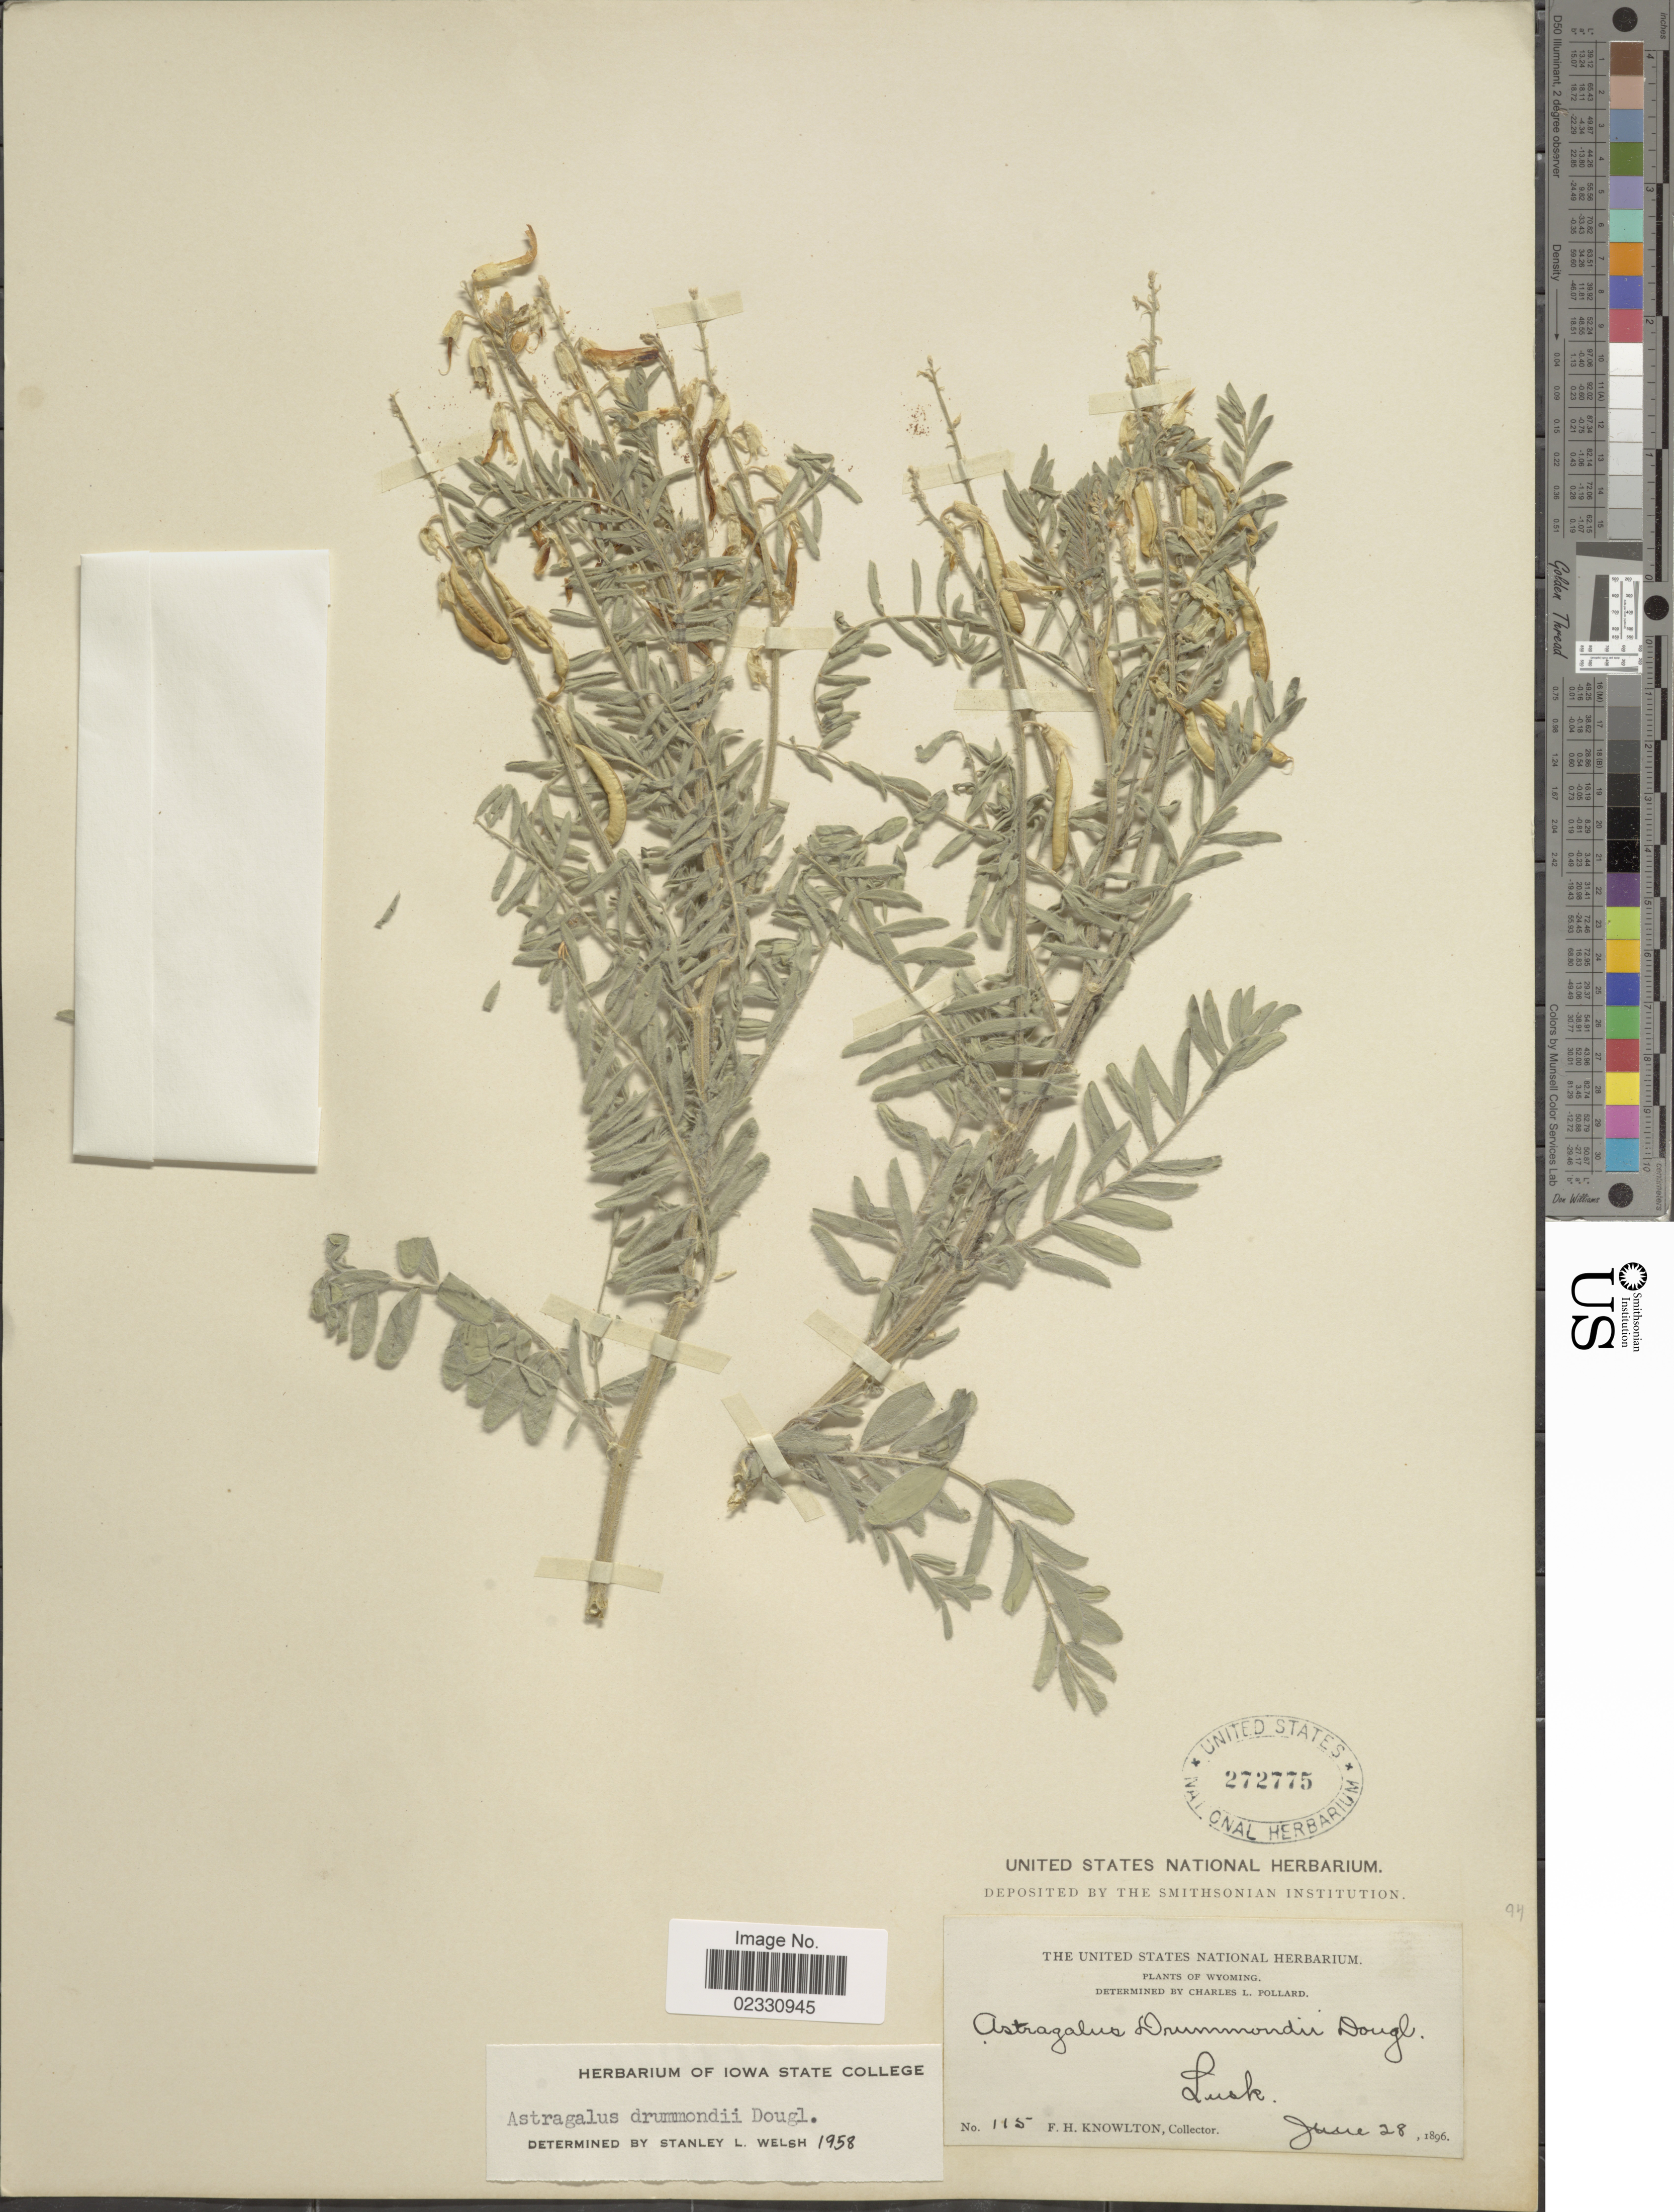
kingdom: Plantae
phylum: Tracheophyta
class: Magnoliopsida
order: Fabales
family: Fabaceae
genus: Astragalus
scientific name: Astragalus drummondii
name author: Hook.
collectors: F. H. Knowlton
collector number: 115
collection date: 1896-06-28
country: United States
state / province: Wyoming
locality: Lusk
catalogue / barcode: US 272775